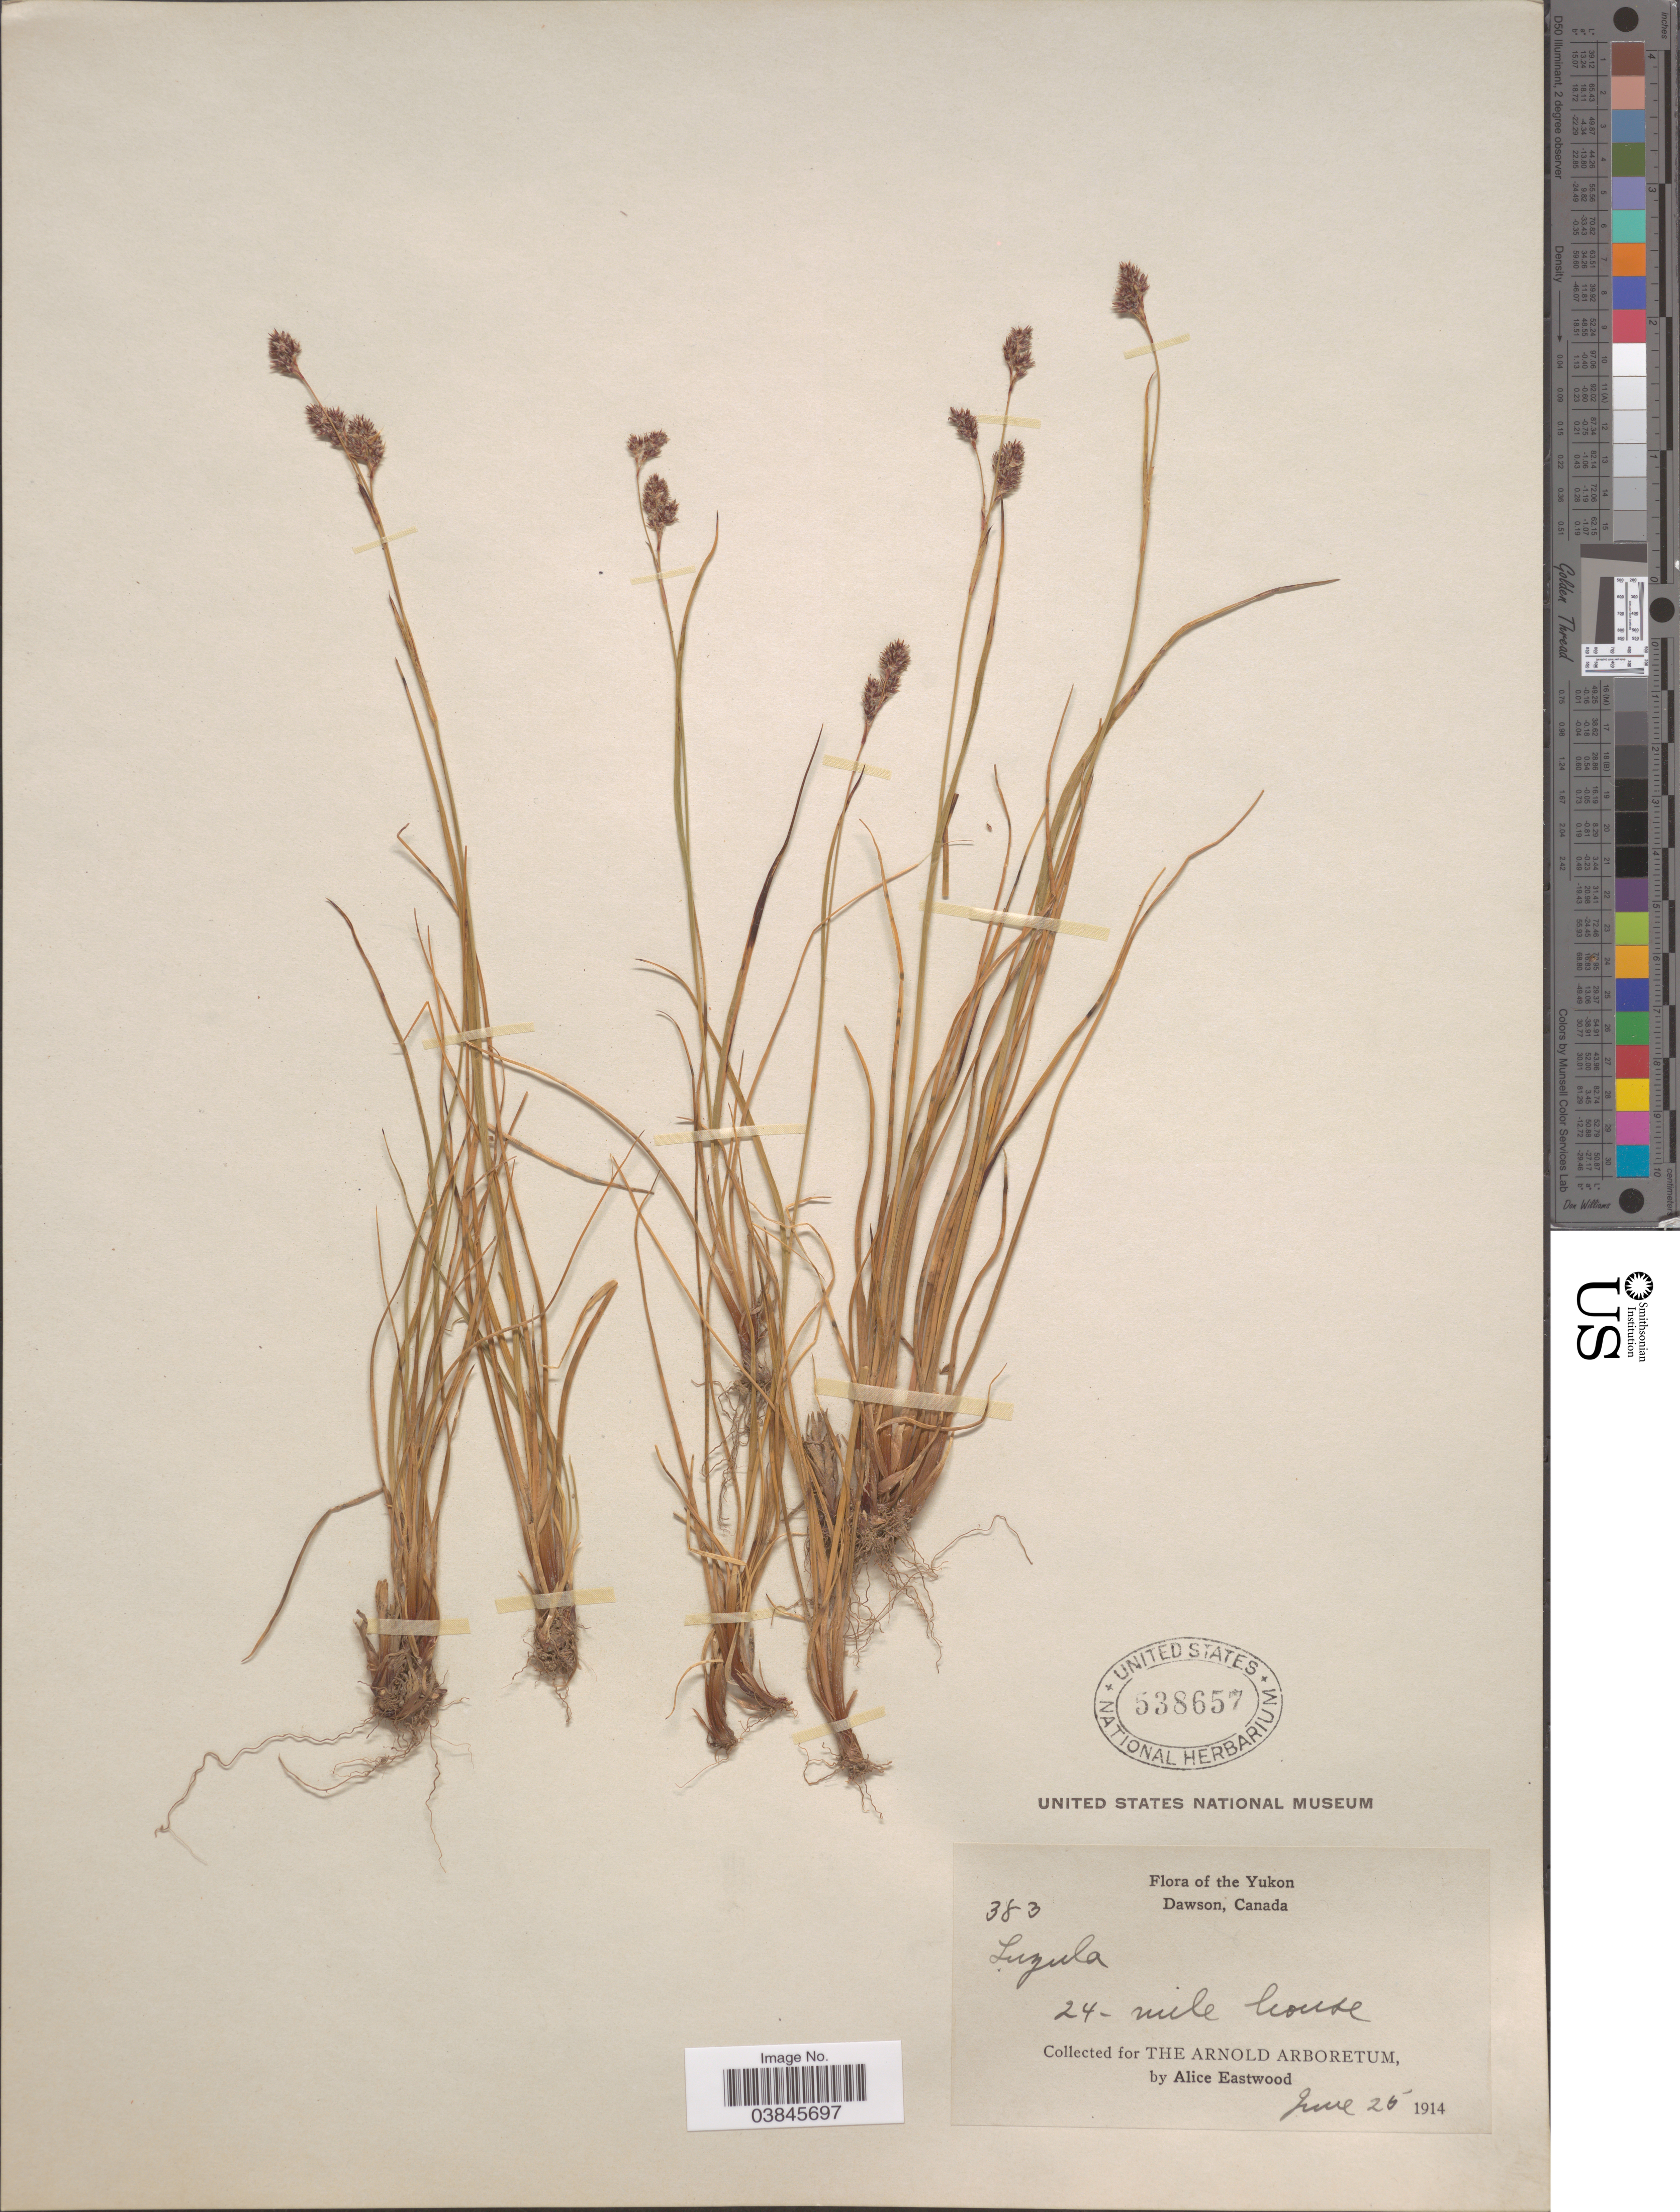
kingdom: Plantae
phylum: Tracheophyta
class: Liliopsida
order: Poales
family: Juncaceae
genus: Luzula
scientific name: Luzula confusa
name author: Lindeb.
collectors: A. Eastwood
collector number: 383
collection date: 1914-06-25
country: Canada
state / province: Yukon Territory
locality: The Yukon. Dawson. 24-mile house.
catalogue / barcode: US 538657